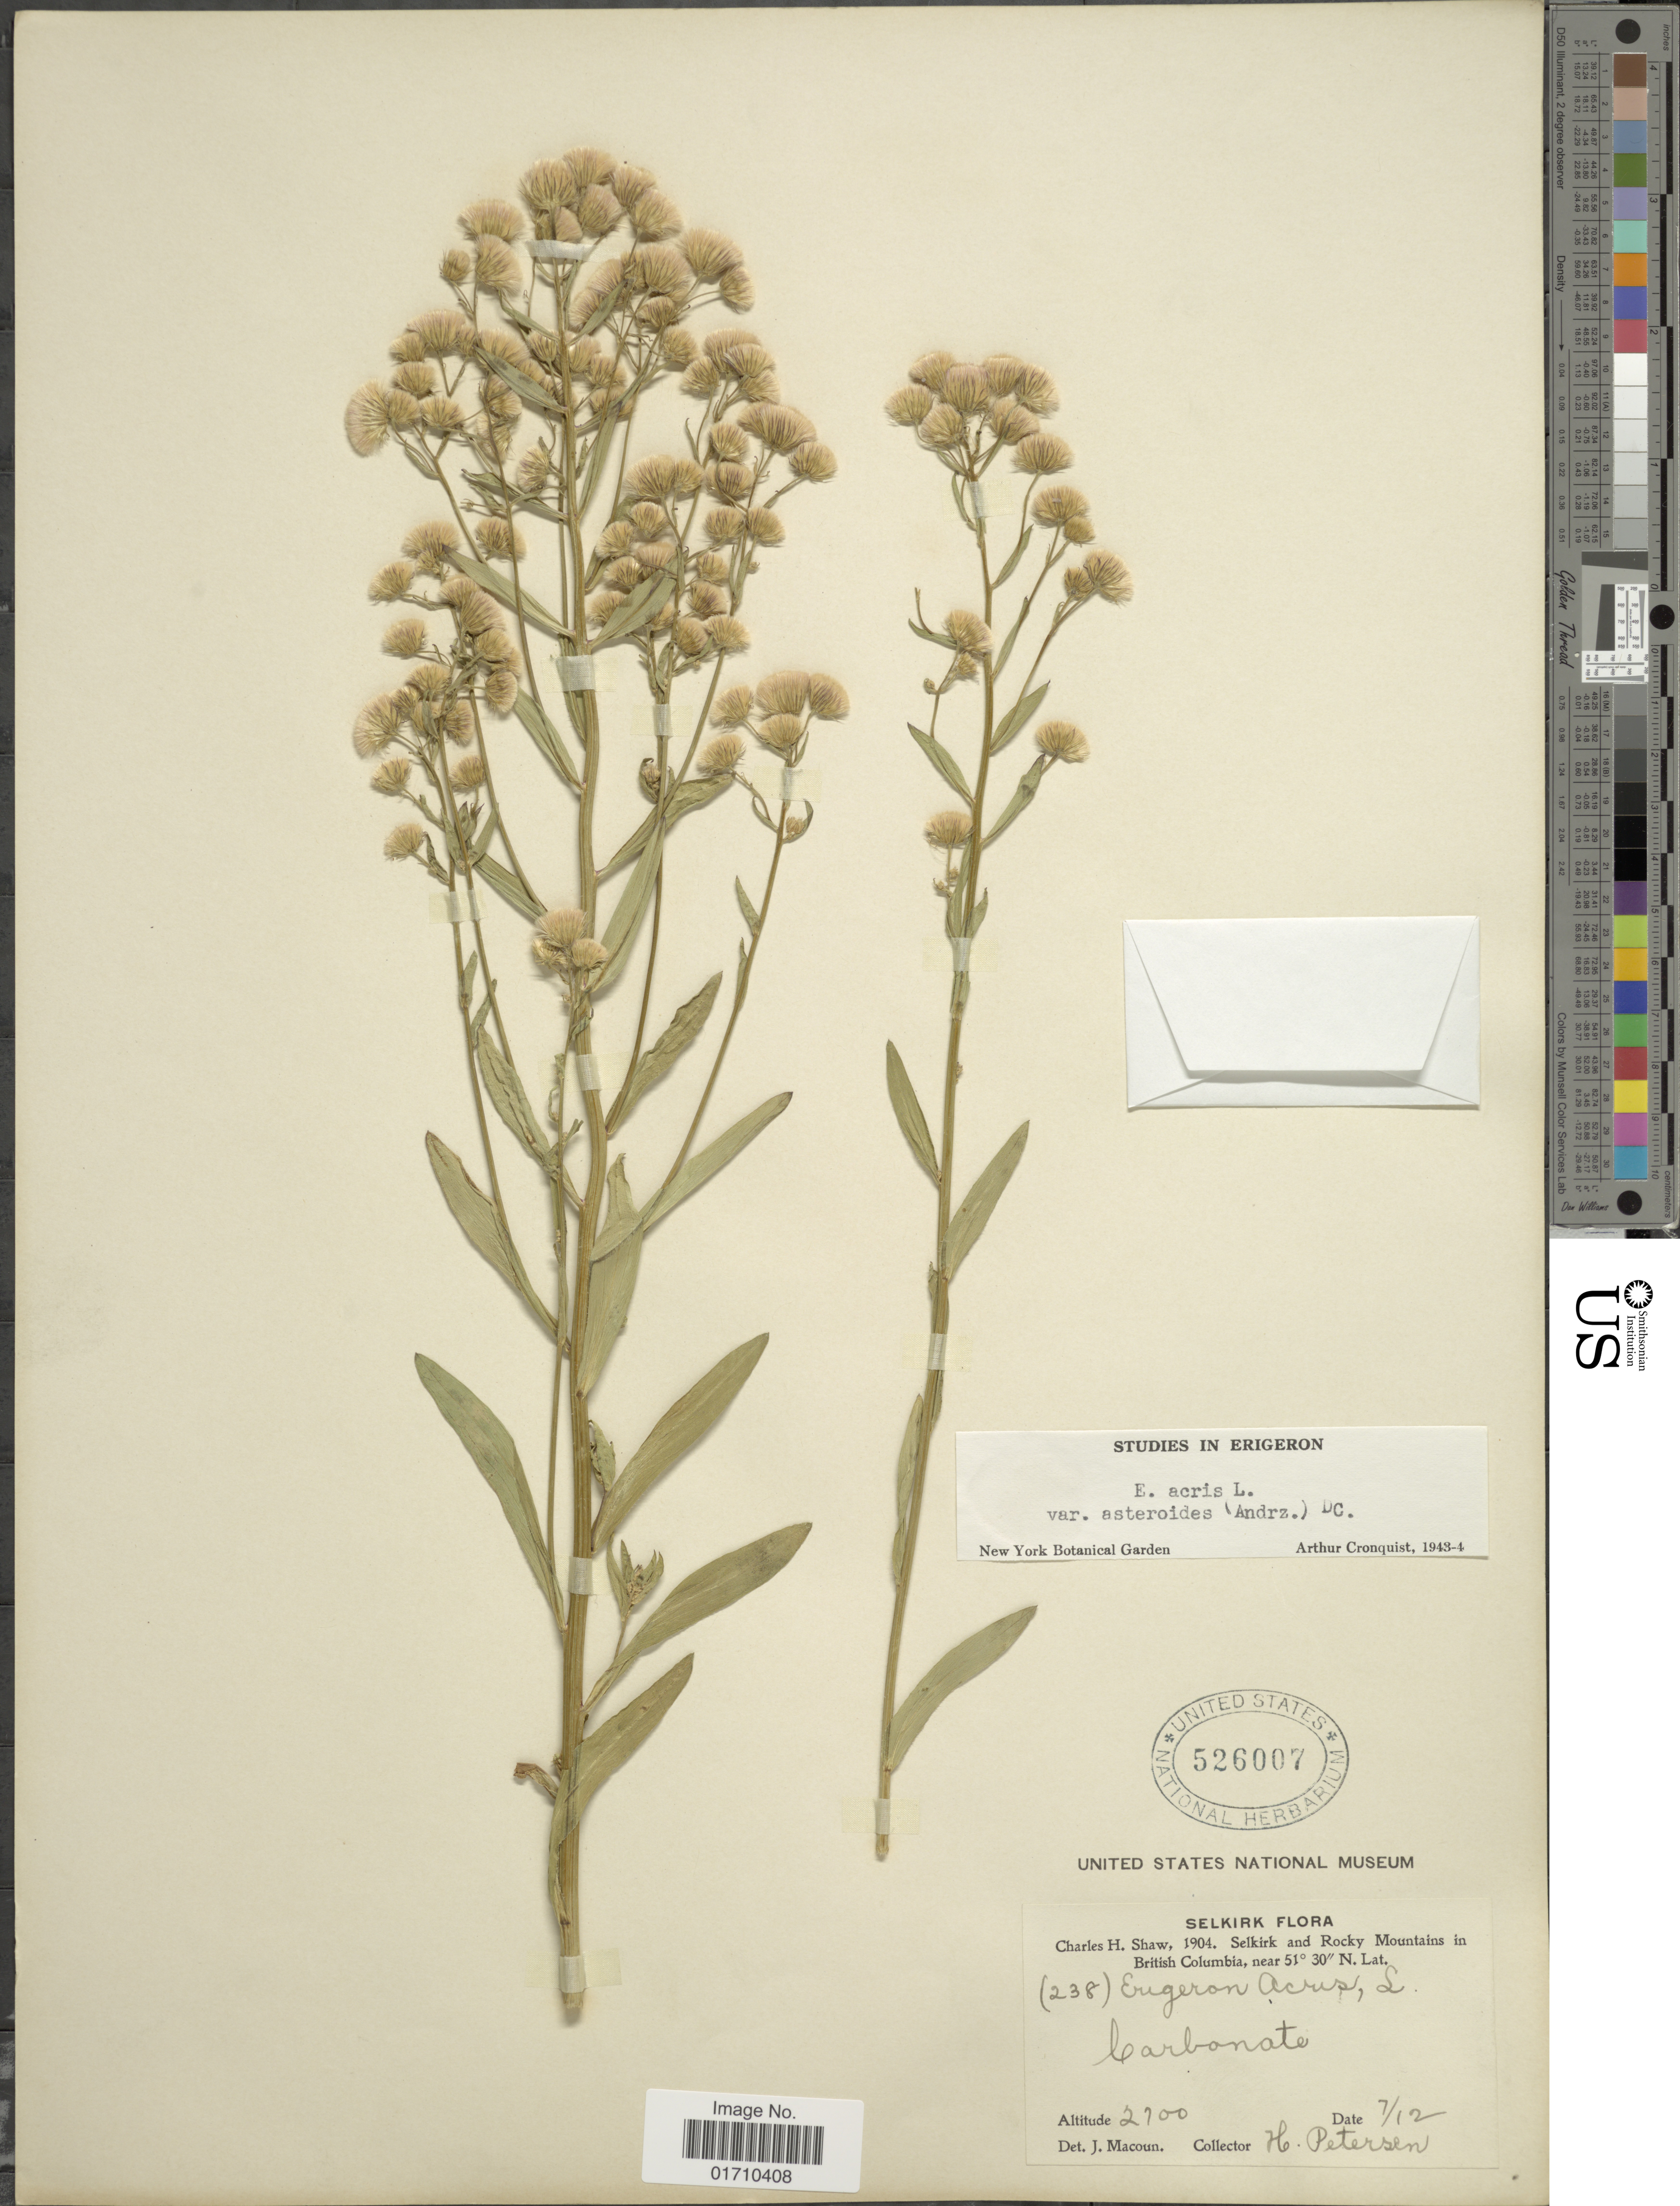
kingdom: Plantae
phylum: Tracheophyta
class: Magnoliopsida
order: Asterales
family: Asteraceae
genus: Erigeron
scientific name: Erigeron acris var. asteroides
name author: (Andrz.) DC.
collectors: H. Petersen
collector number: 238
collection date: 1904-12-07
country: Canada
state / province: British Columbia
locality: Selkirk and Rocky Mountains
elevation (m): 823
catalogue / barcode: US 526007